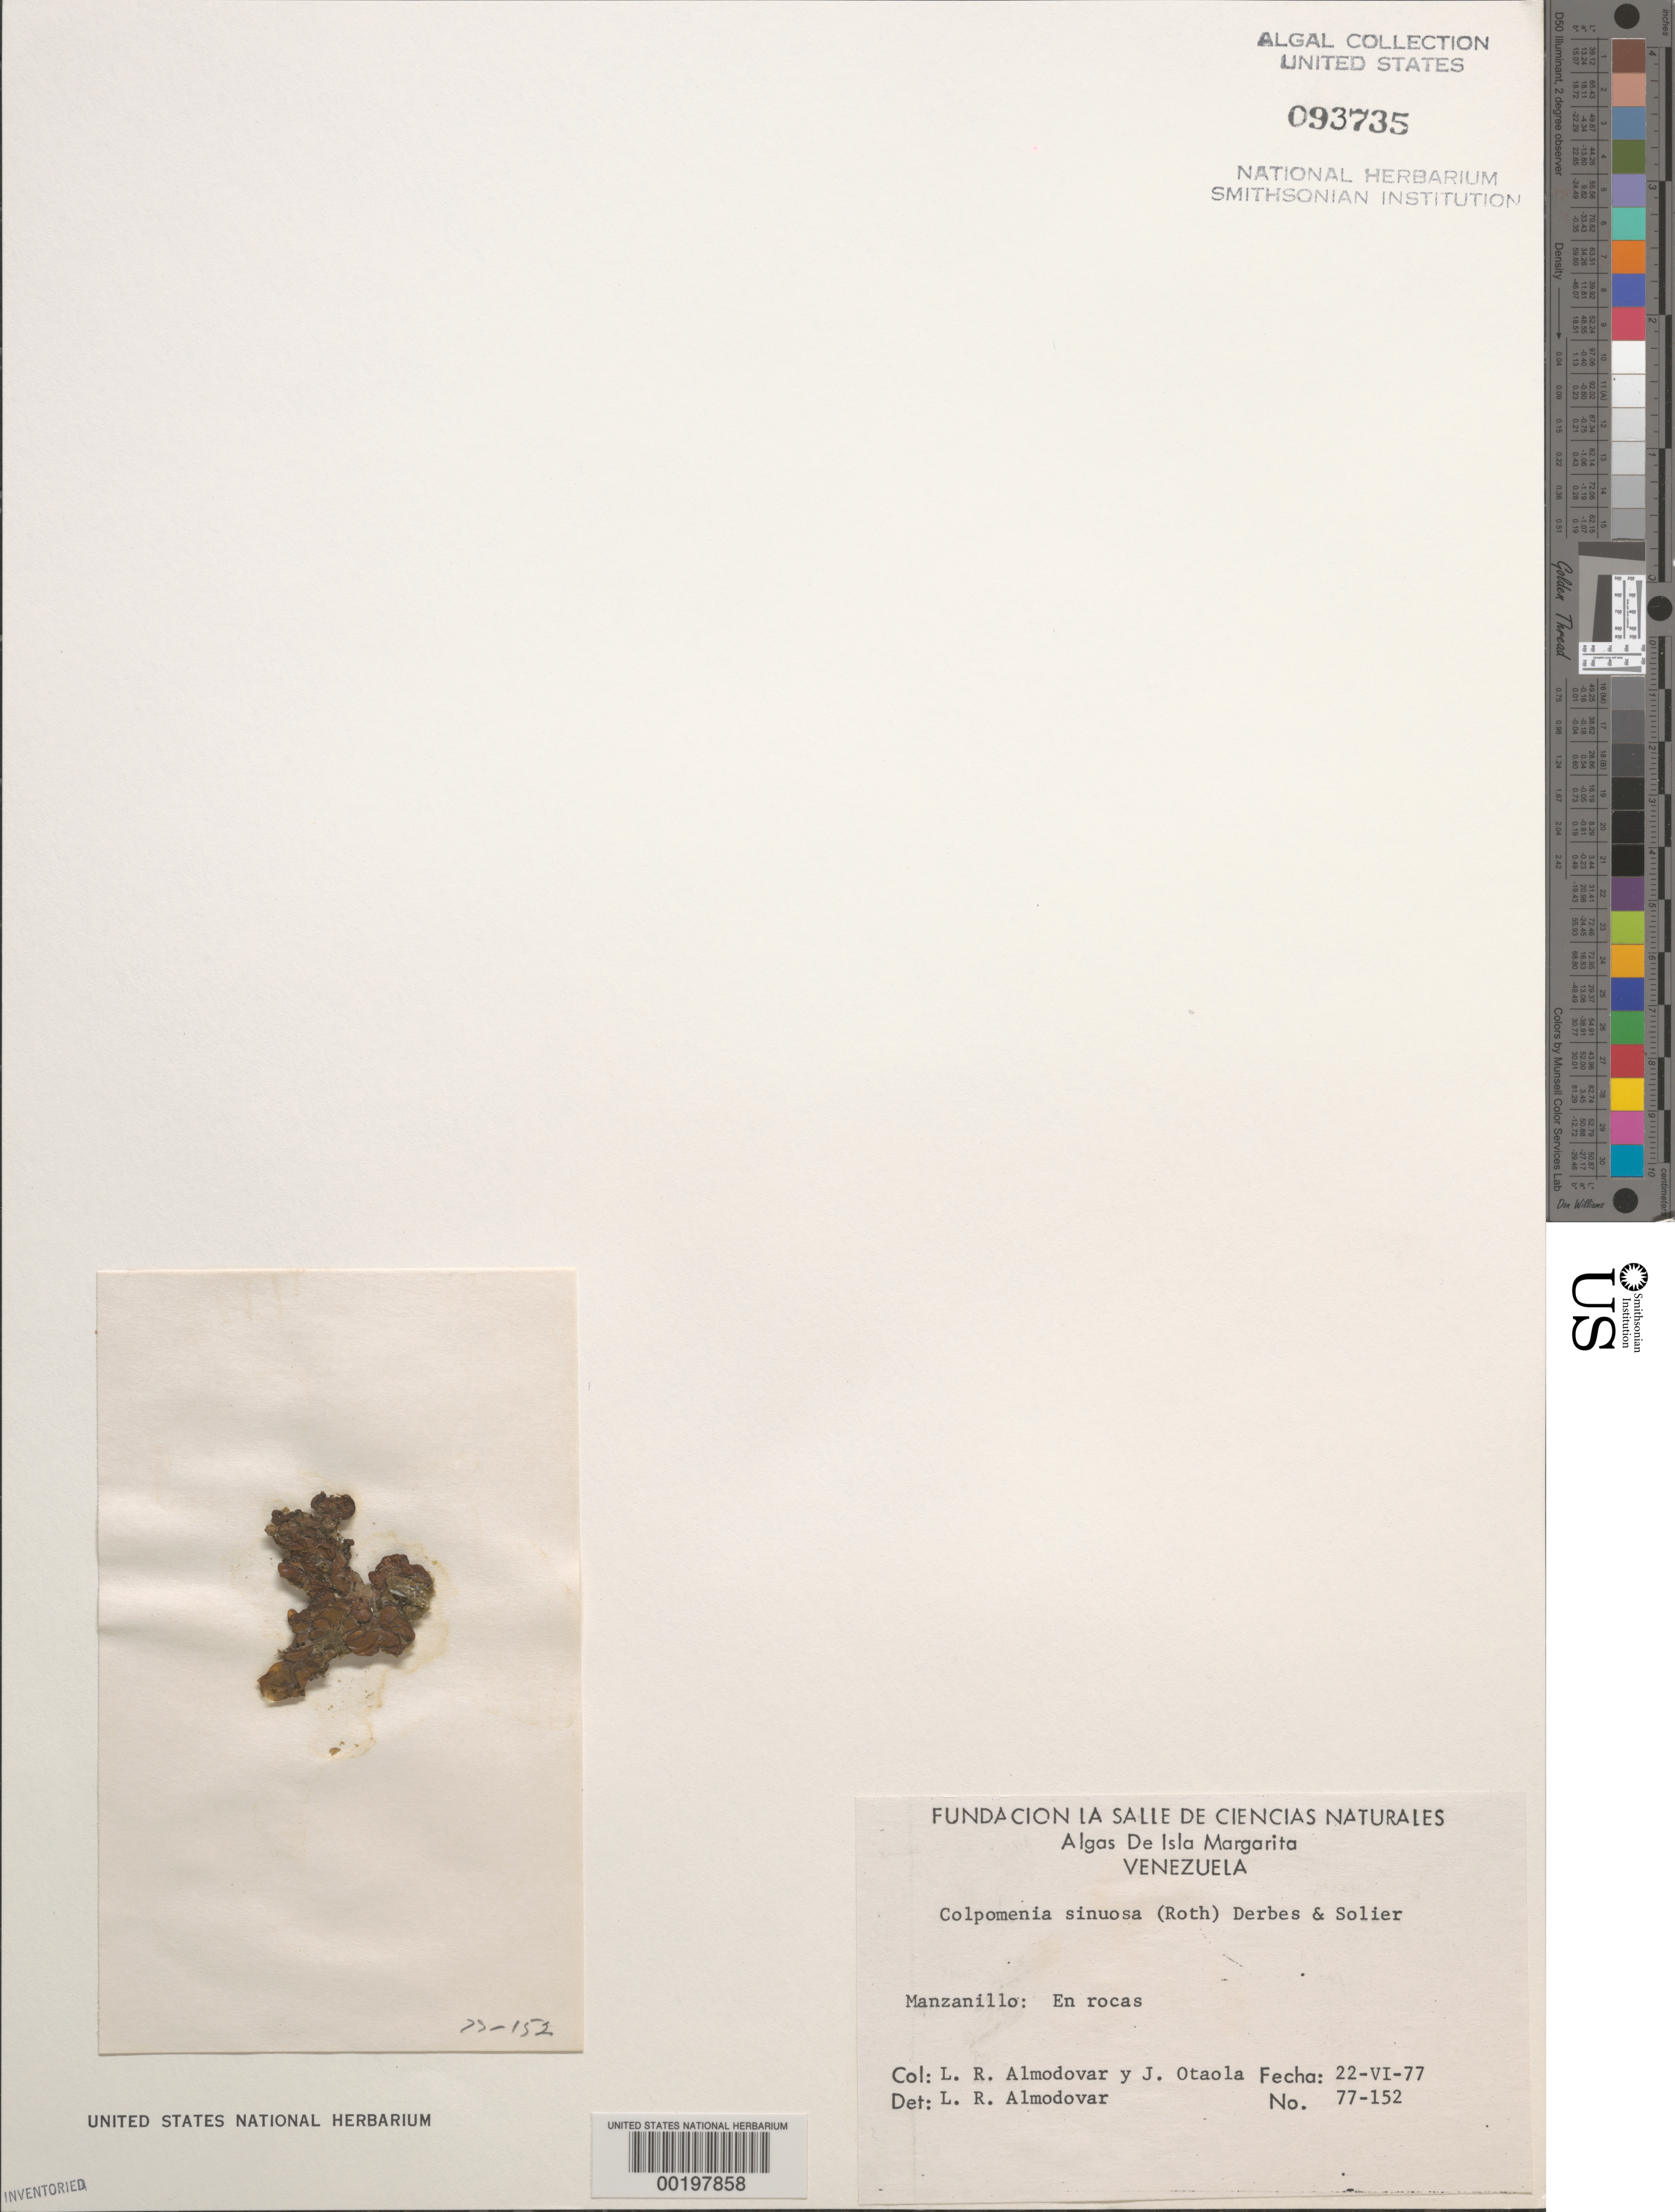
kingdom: Chromista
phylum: Ochrophyta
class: Phaeophyceae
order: Scytosiphonales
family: Scytosiphonaceae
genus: Colpomenia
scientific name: Colpomenia sinuosa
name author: (K. Mert. ex Roth) Derbes & Solier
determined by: Almodovar, L. R.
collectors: L. Almodovar & J. Otaola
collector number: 77-152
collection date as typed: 22 Jun 1977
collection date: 1977-06-22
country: Venezuela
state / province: Nueva Esparta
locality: Manzanillo, isla de margarita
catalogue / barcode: US 93735